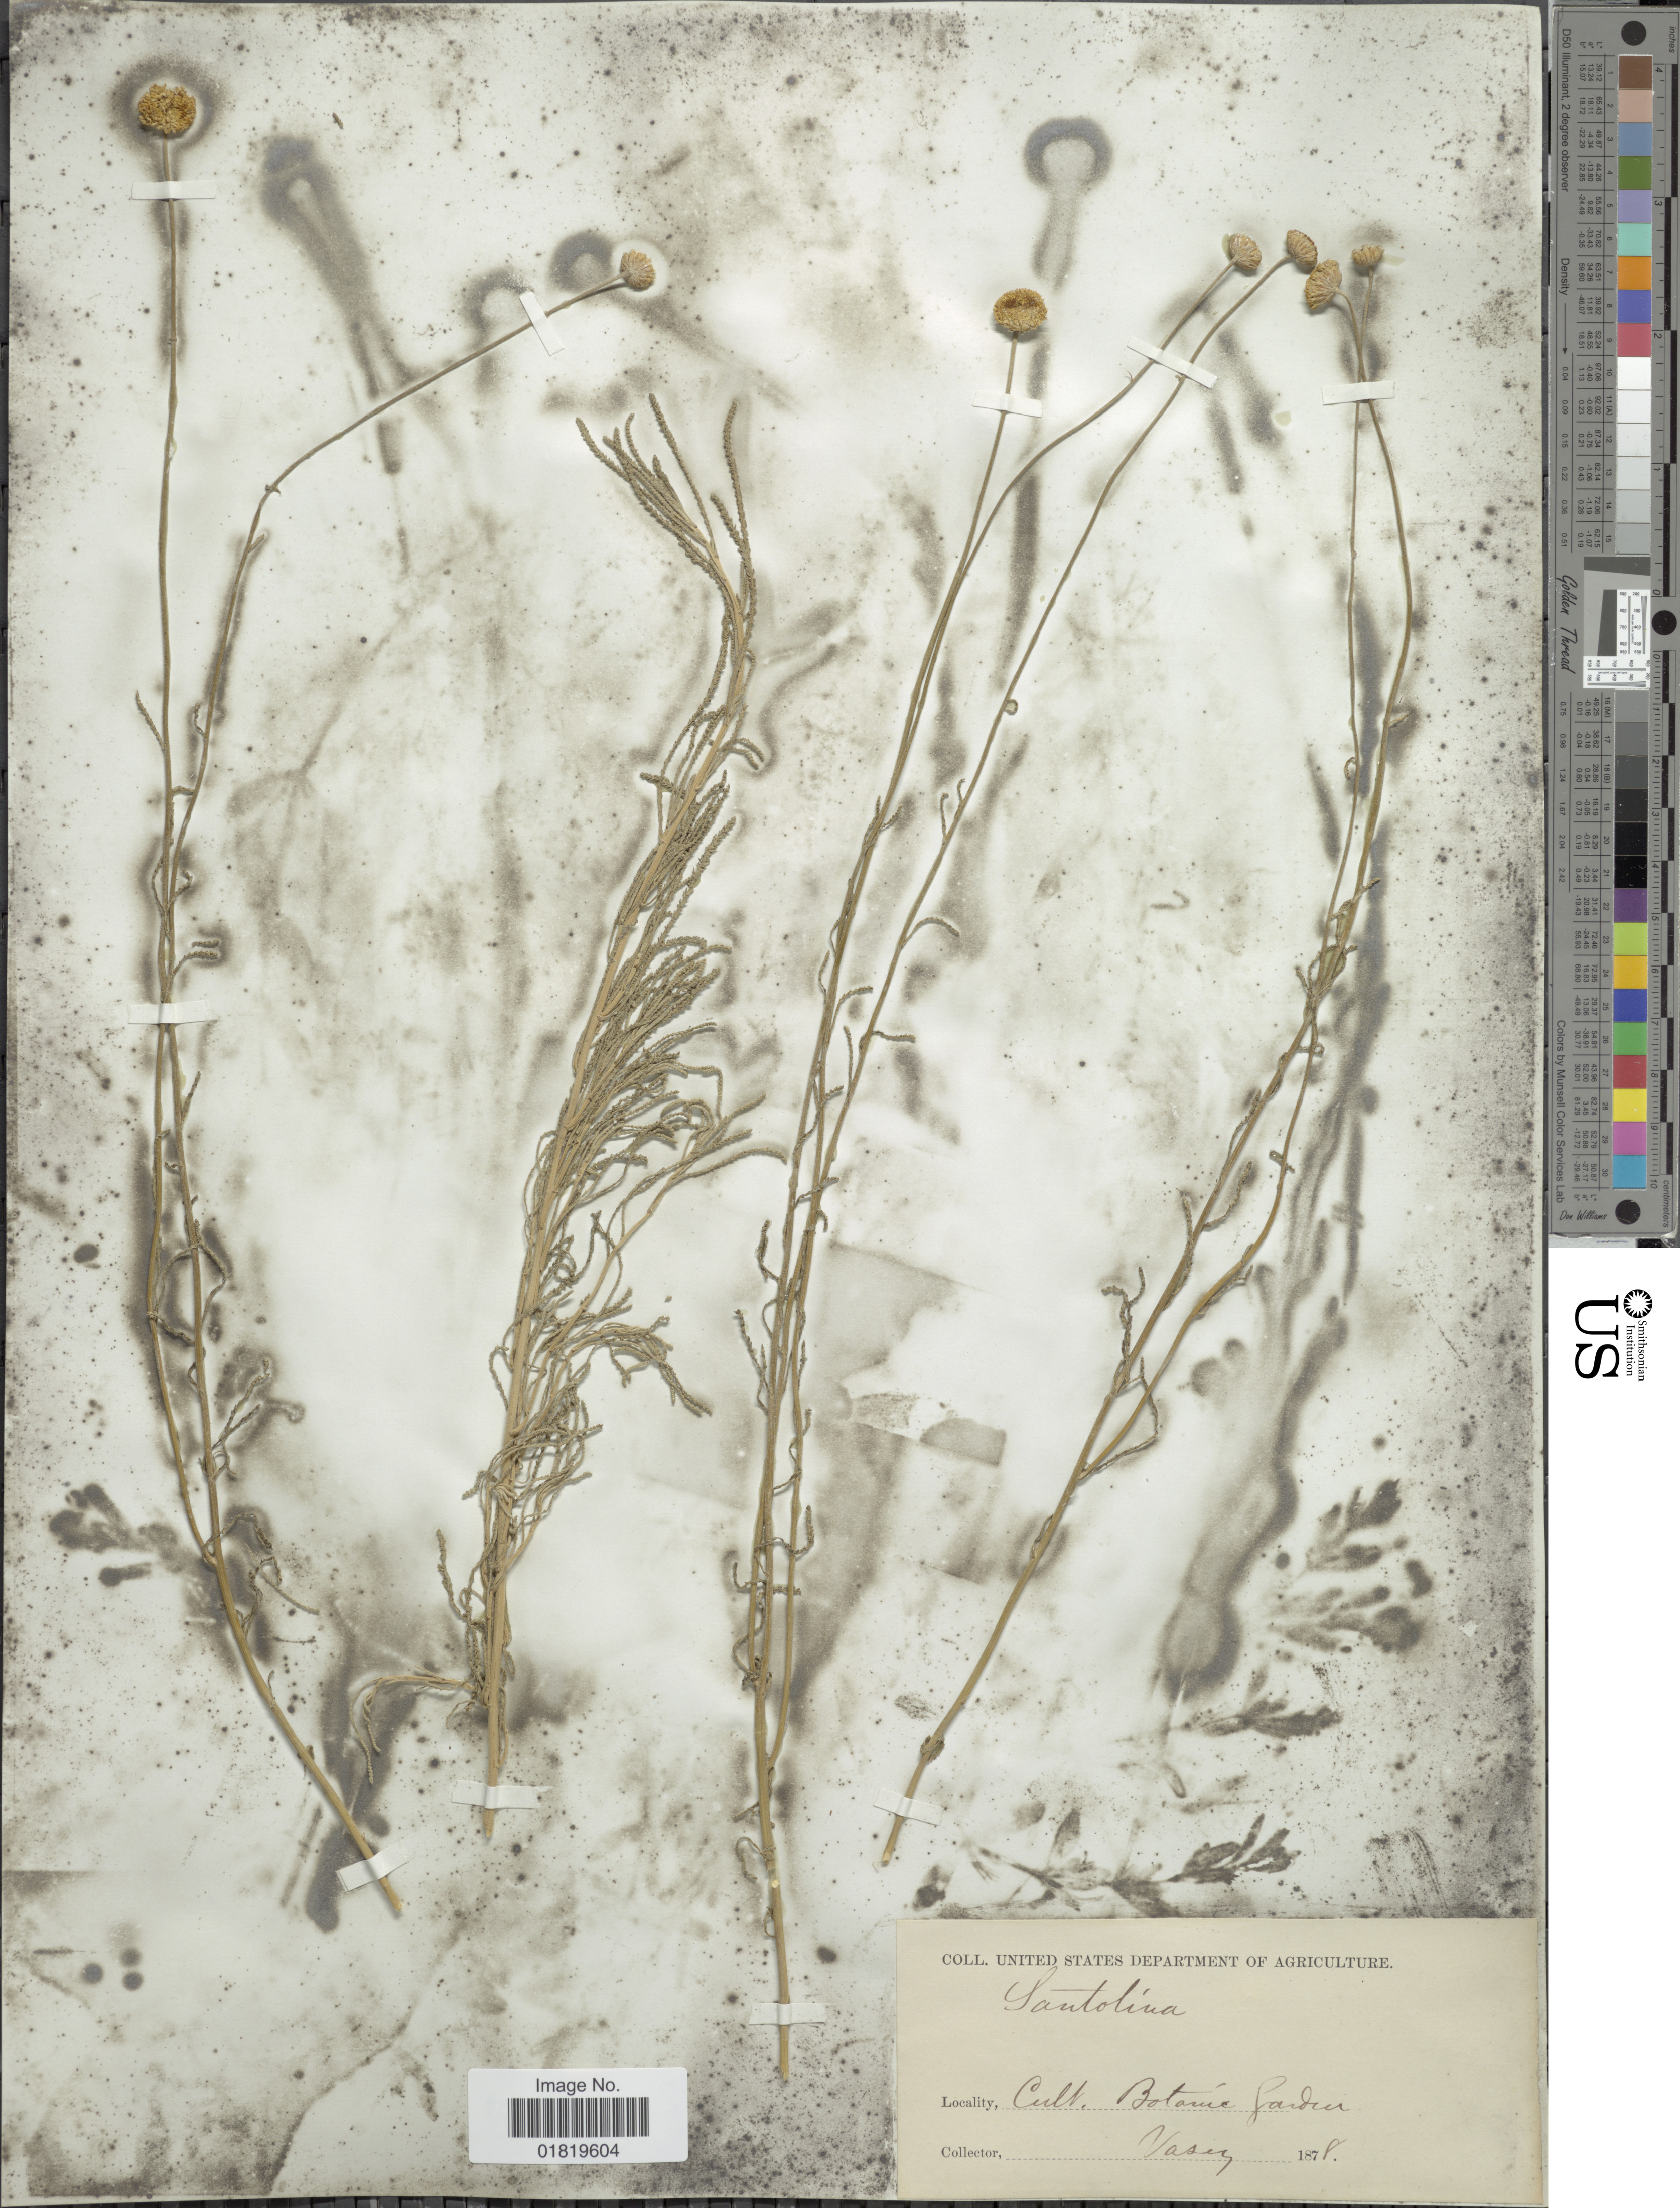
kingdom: Plantae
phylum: Tracheophyta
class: Magnoliopsida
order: Asterales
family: Asteraceae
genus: Santolina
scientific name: Santolina rosmarinifolia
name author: L.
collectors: Vasey, --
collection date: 1878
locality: Botanic Garden